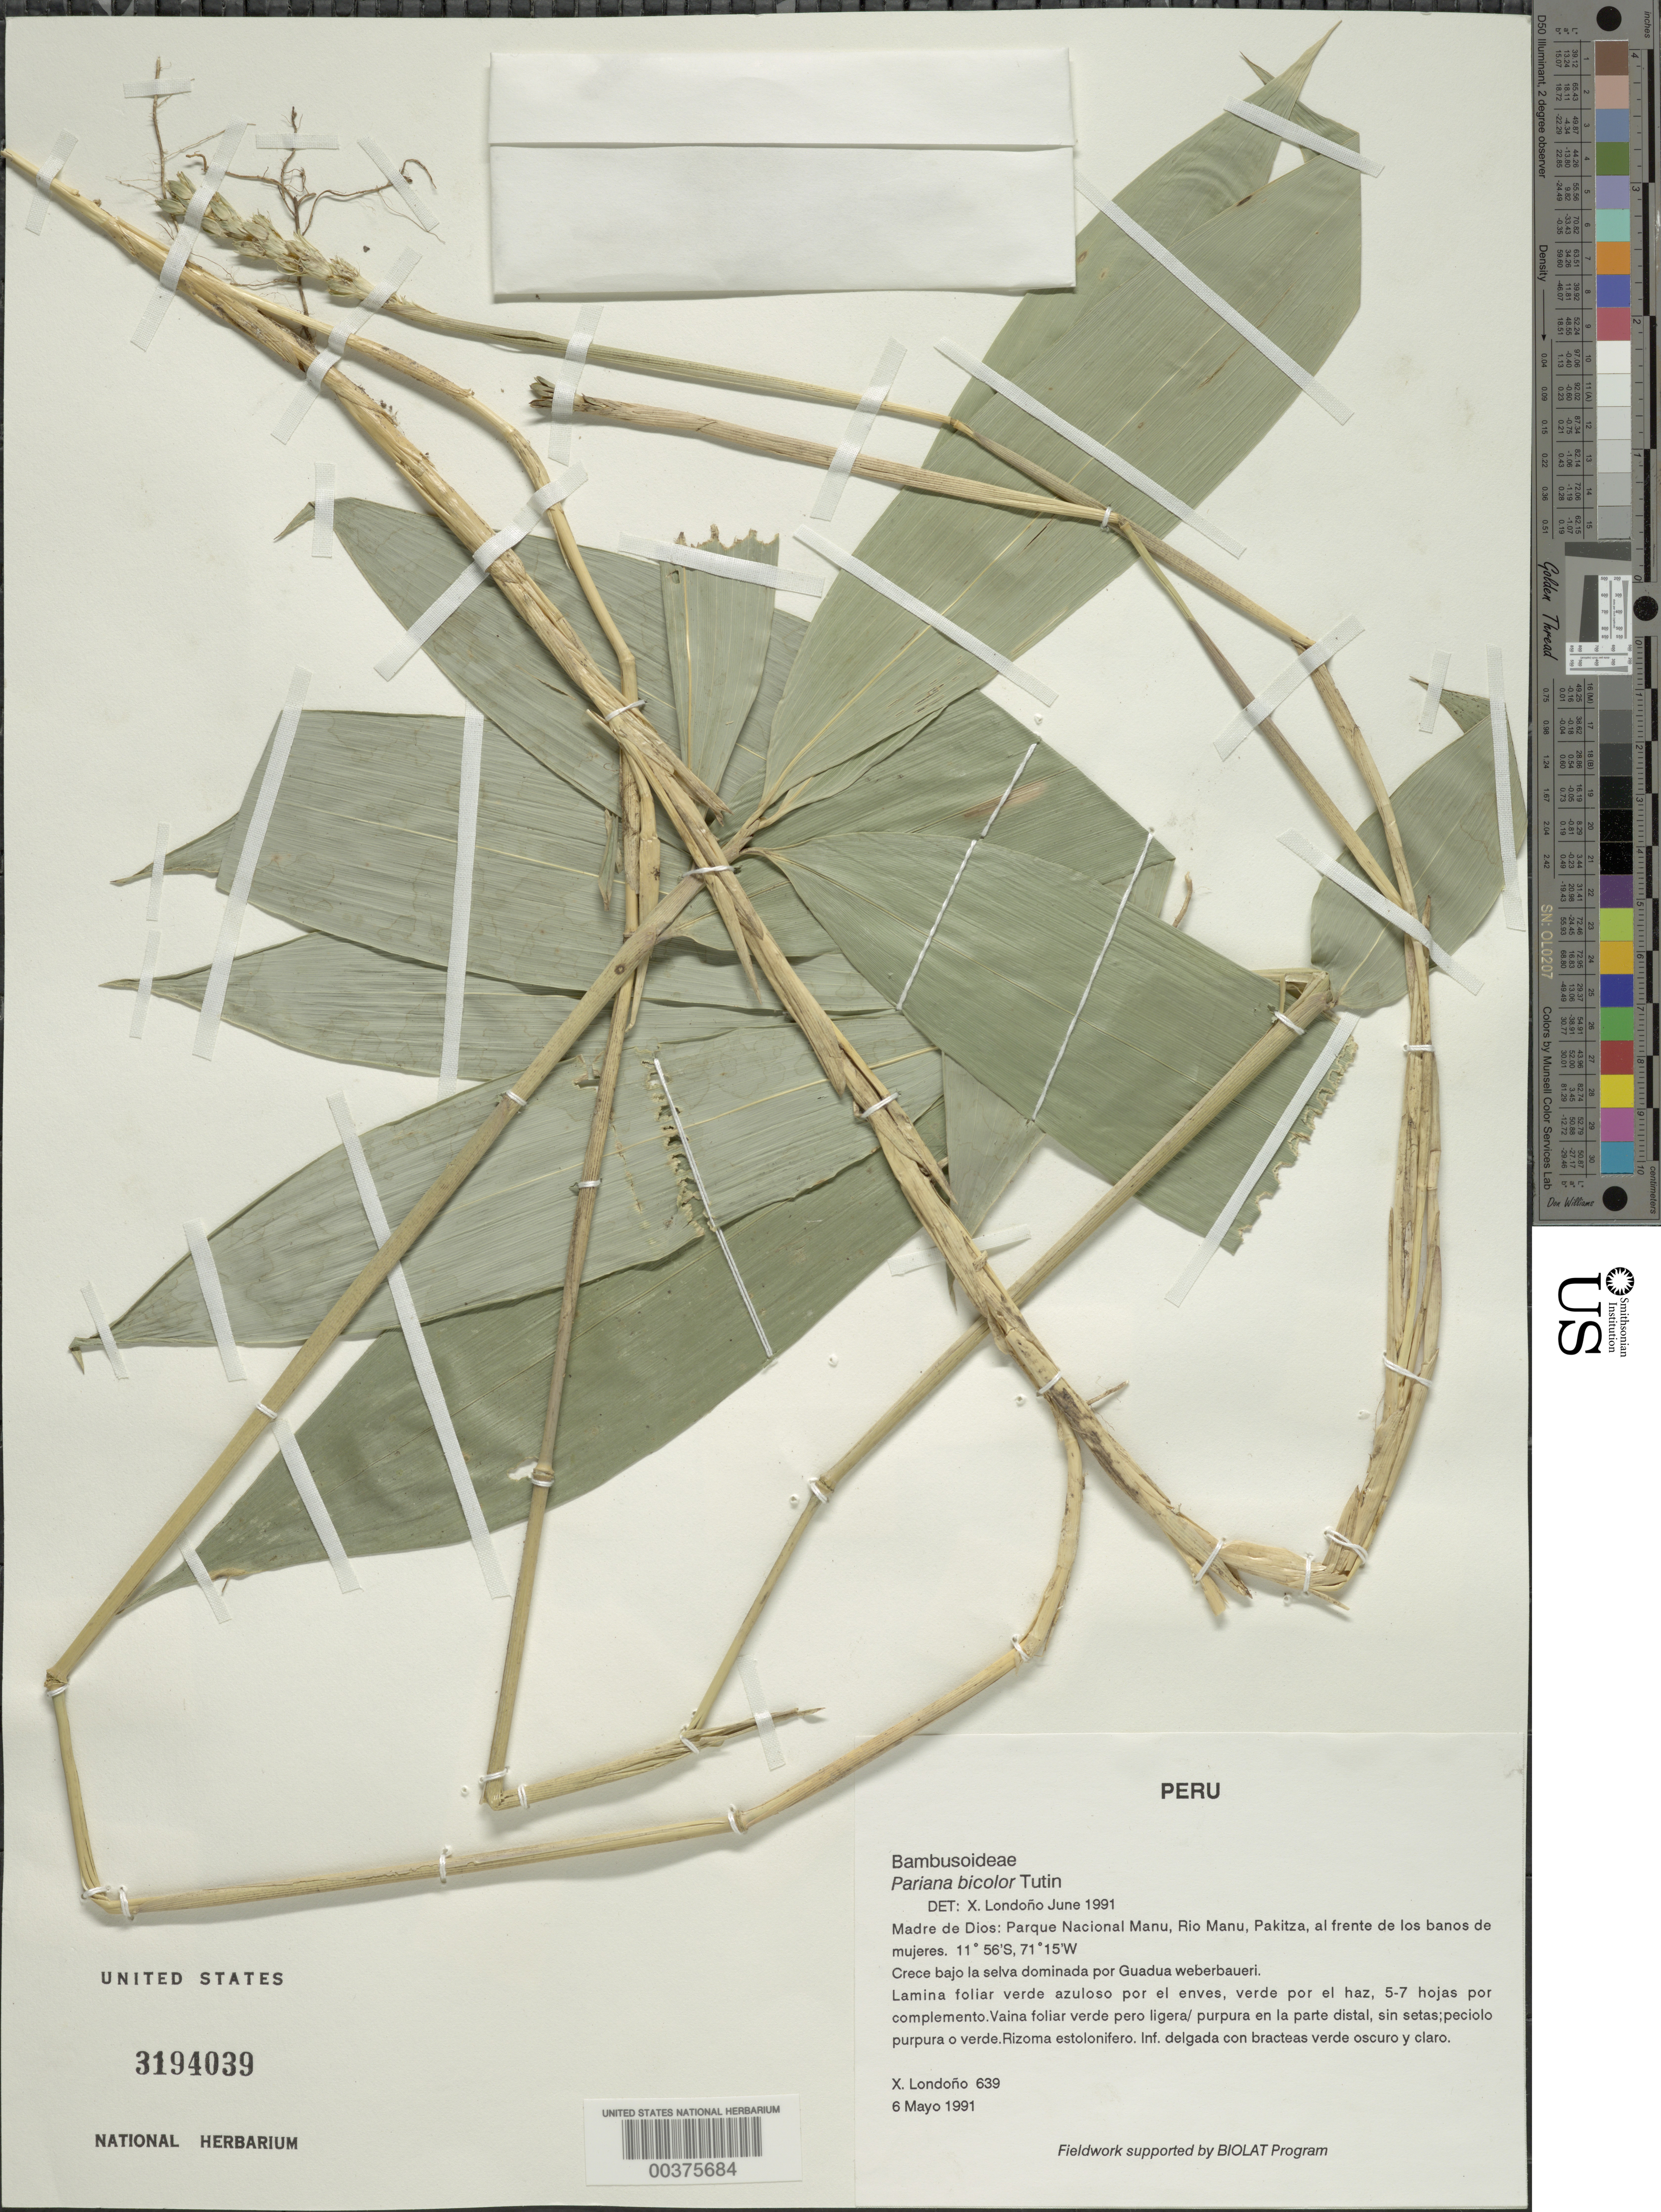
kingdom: Plantae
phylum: Tracheophyta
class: Liliopsida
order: Poales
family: Poaceae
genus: Pariana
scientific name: Pariana bicolor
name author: Tutin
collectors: X. Londoño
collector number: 639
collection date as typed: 06 May 1991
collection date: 1991-05-06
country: Peru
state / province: Madre de Dios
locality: Parque nacional manu, rio manu, pakitza, al frente de los banos de mujeres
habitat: Bajo la selva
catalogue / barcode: US 3194039